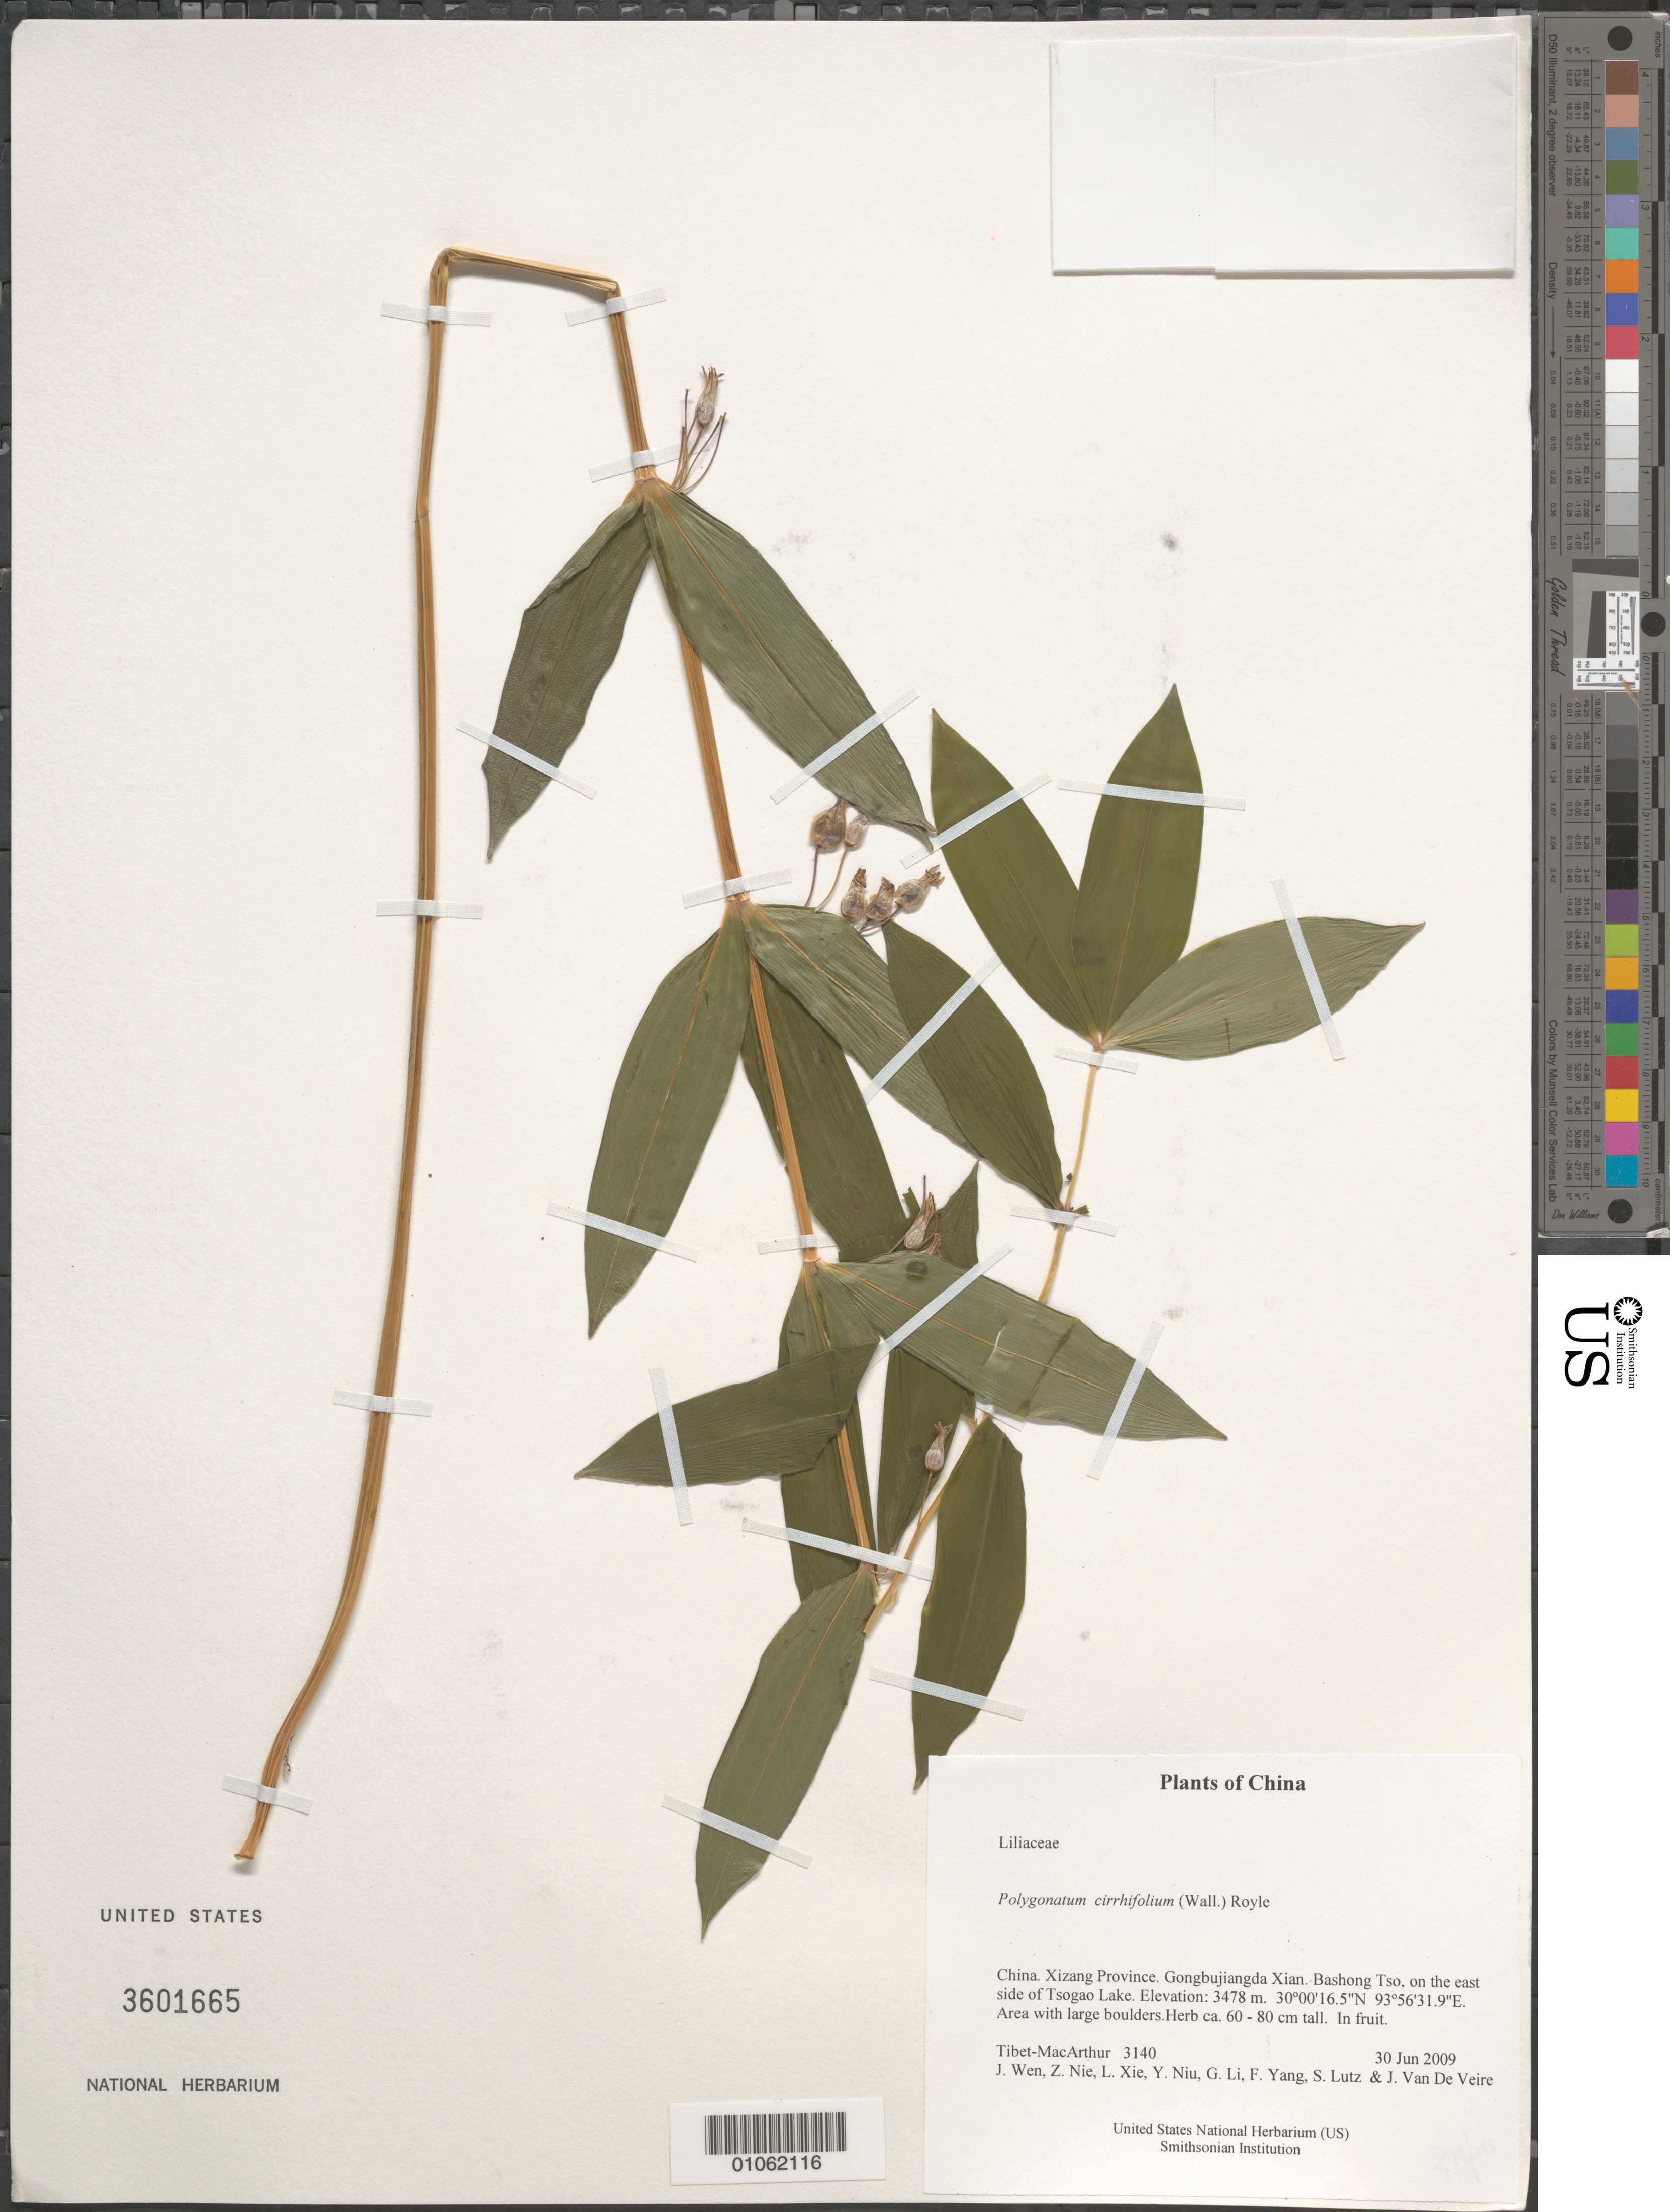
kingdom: Plantae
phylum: Tracheophyta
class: Liliopsida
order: Asparagales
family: Asparagaceae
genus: Polygonatum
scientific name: Polygonatum cirrhifolium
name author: (Wall.) Royle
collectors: Tibet-MacArthur, J. Wen, Z. Nie, L. Xie, Y. Niu, G. Li, F. Yang, S. Lutz & J. Van De Veire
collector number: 3140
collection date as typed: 30 Jun 2009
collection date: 2009-06-30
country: China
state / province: Xizang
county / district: Gongbujiangda Xian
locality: Bashong Tso, on the east side of Tsogao Lake.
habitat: Area with large boulders.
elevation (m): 3478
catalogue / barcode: US 3601665